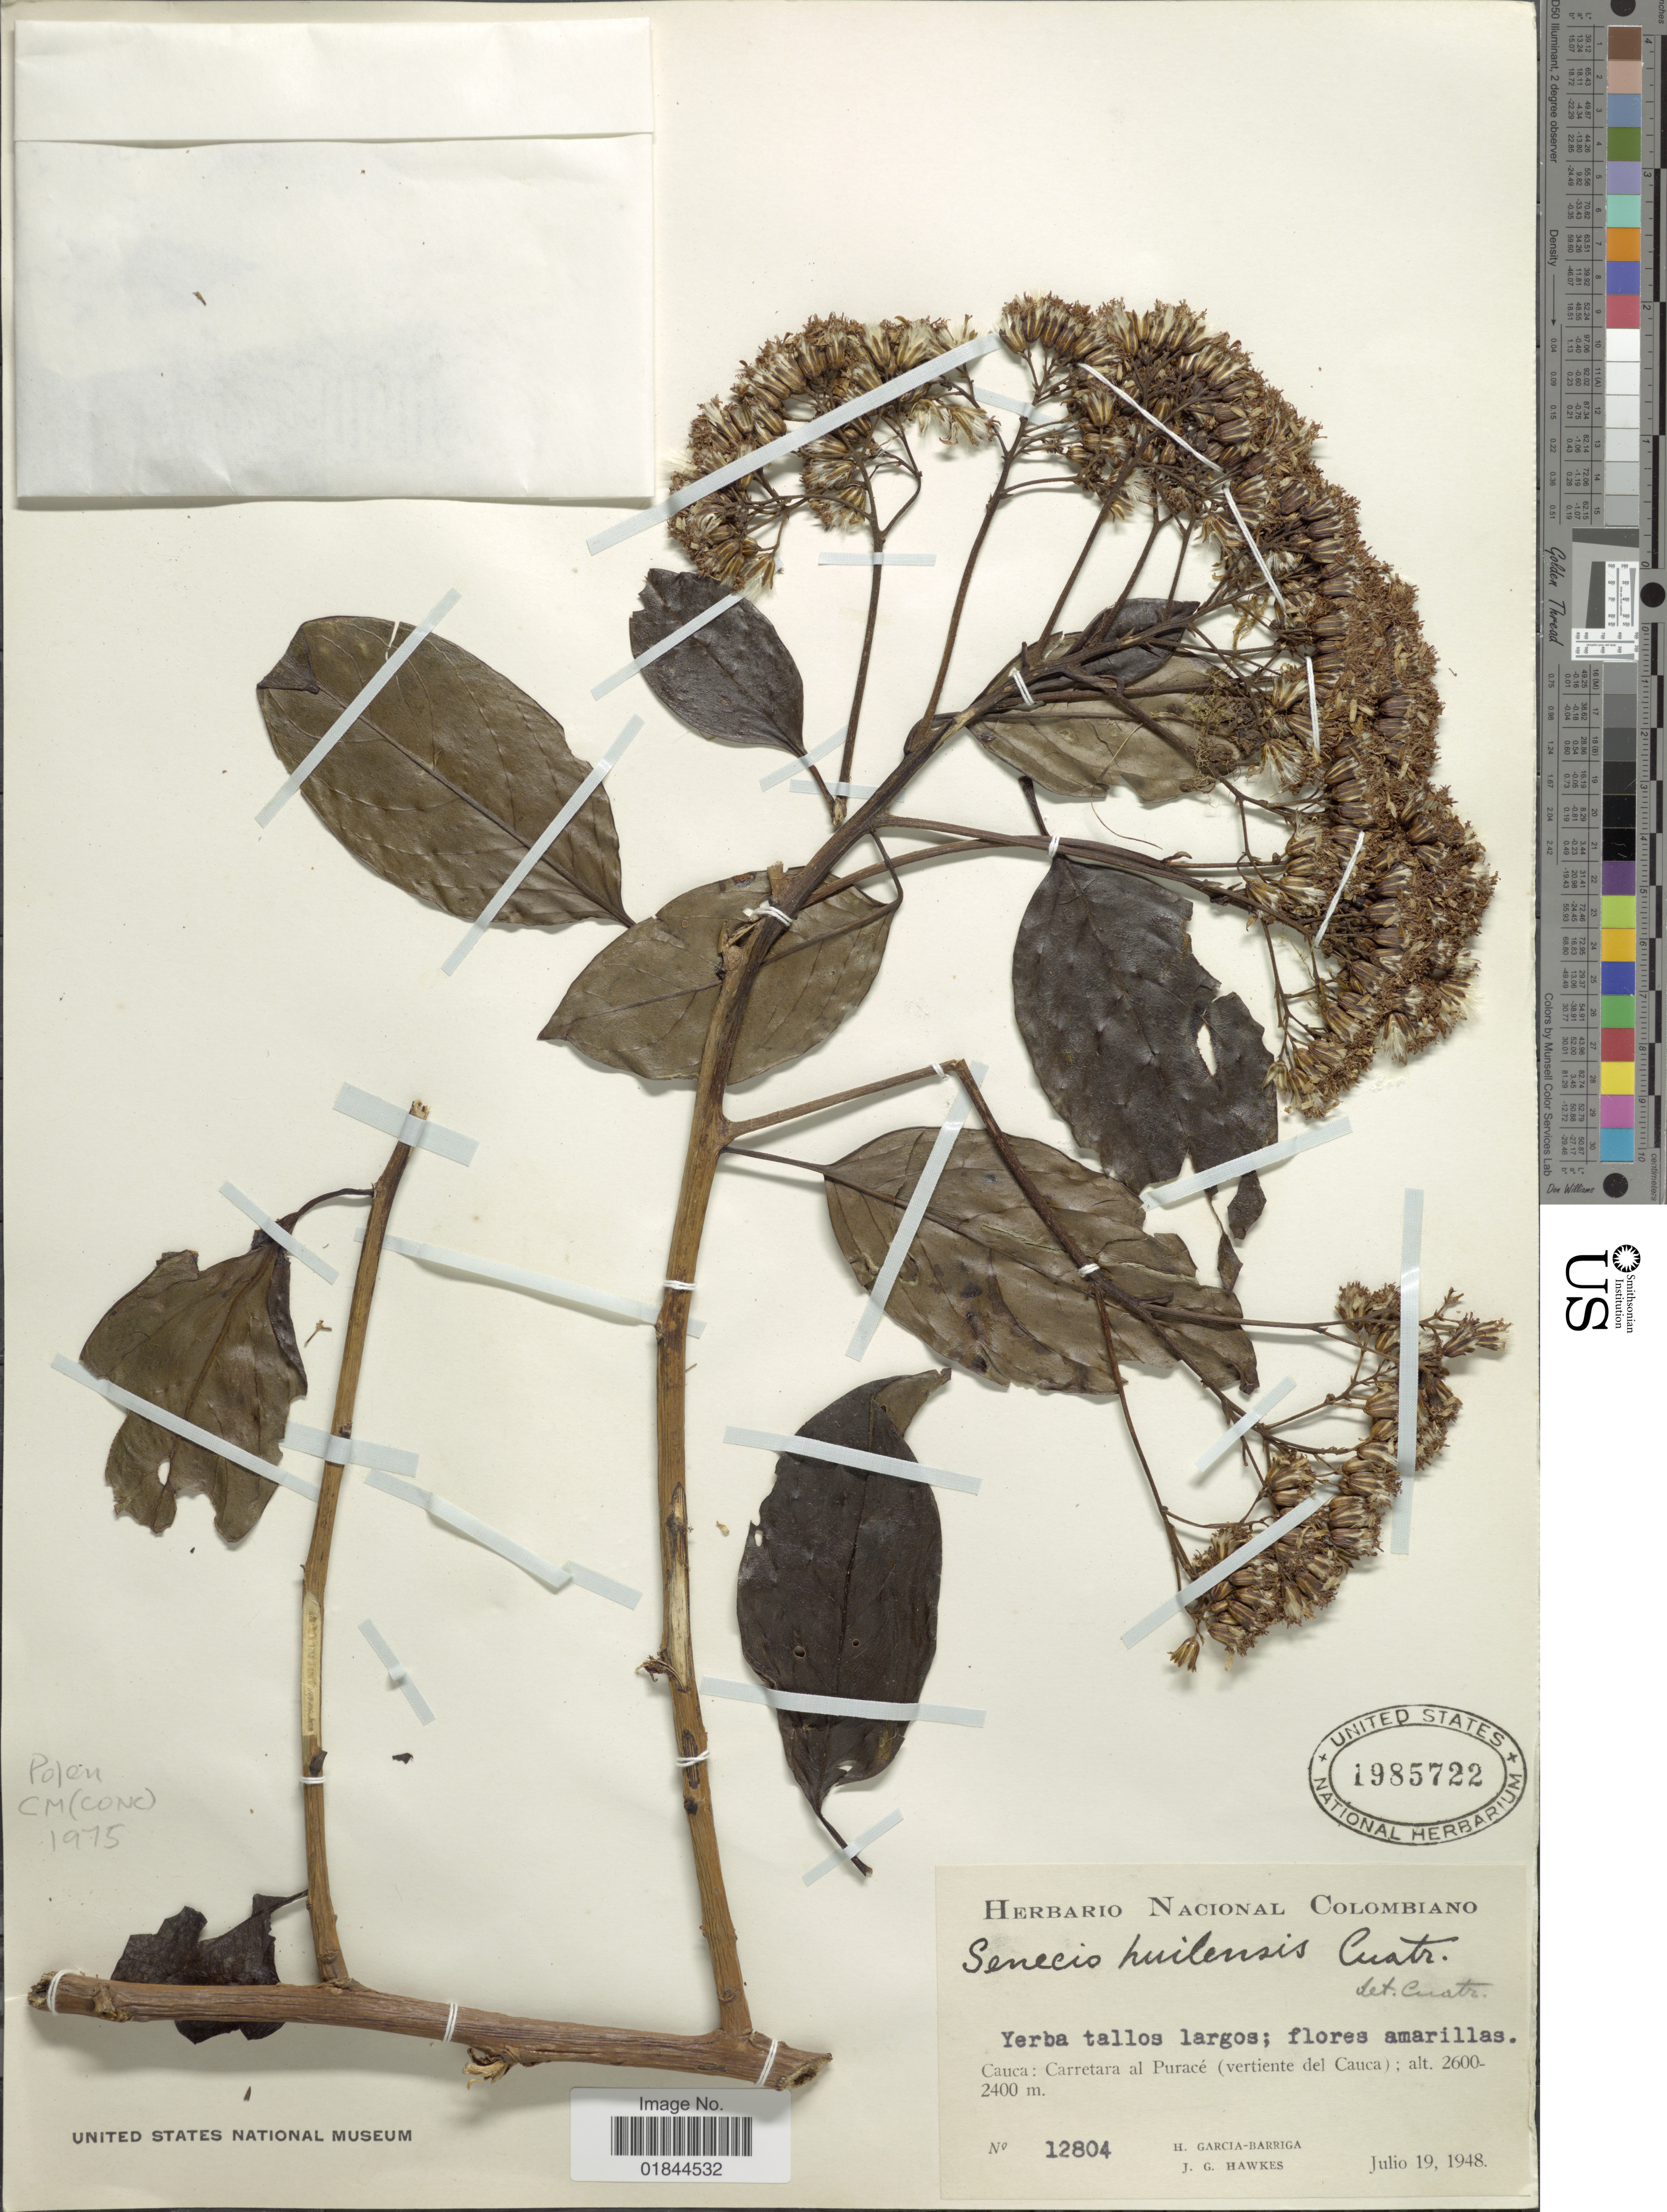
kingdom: Plantae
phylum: Tracheophyta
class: Magnoliopsida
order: Asterales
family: Asteraceae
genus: Pentacalia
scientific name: Pentacalia huilensis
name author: (Cuatrec.) Cuatrec.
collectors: H. García Barriga & J. Hawkes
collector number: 12804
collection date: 1948-07-19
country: Colombia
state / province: Cauca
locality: Carretera al Purace (vertiente del Cauca)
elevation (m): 2400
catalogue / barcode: US 1985722